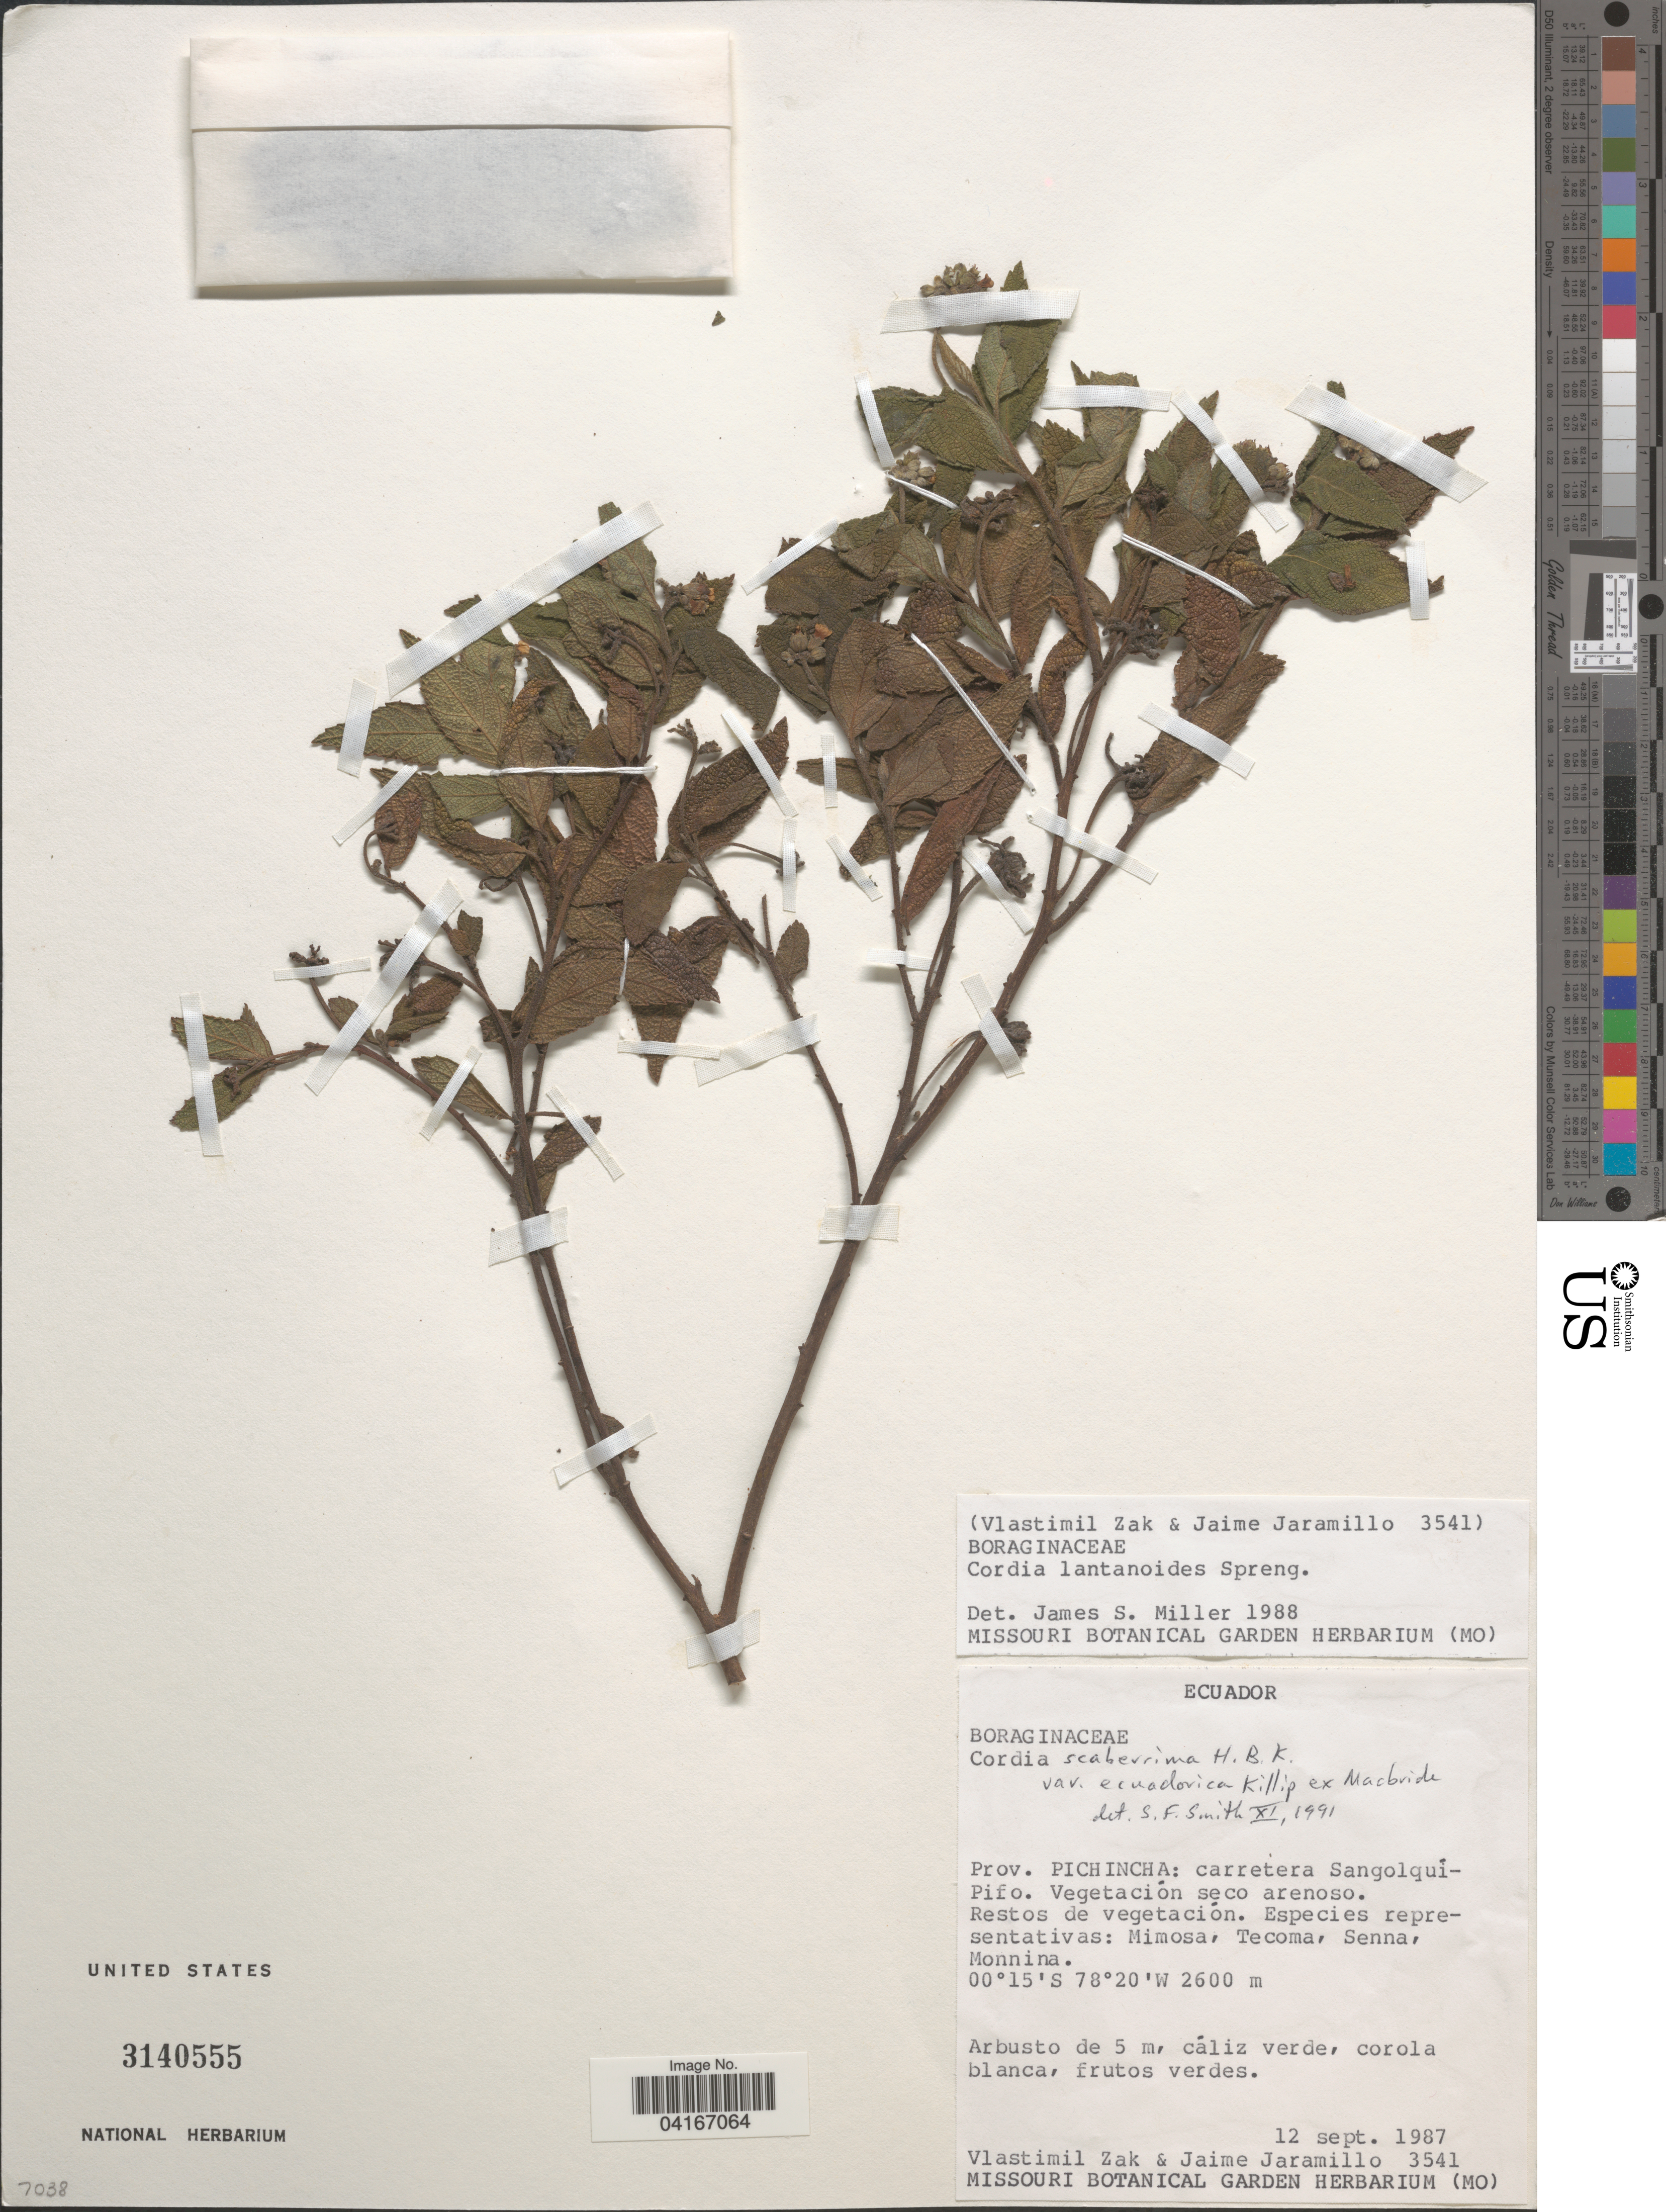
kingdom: Plantae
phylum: Tracheophyta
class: Magnoliopsida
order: Boraginales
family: Cordiaceae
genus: Cordia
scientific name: Cordia lantanoides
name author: Spreng.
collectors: V. Zak & J. Jaramillo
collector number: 3541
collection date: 1987-09-12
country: Ecuador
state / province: Pichincha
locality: Carretera Sangolqui-Pifo.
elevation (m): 2600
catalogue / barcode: US 3140555